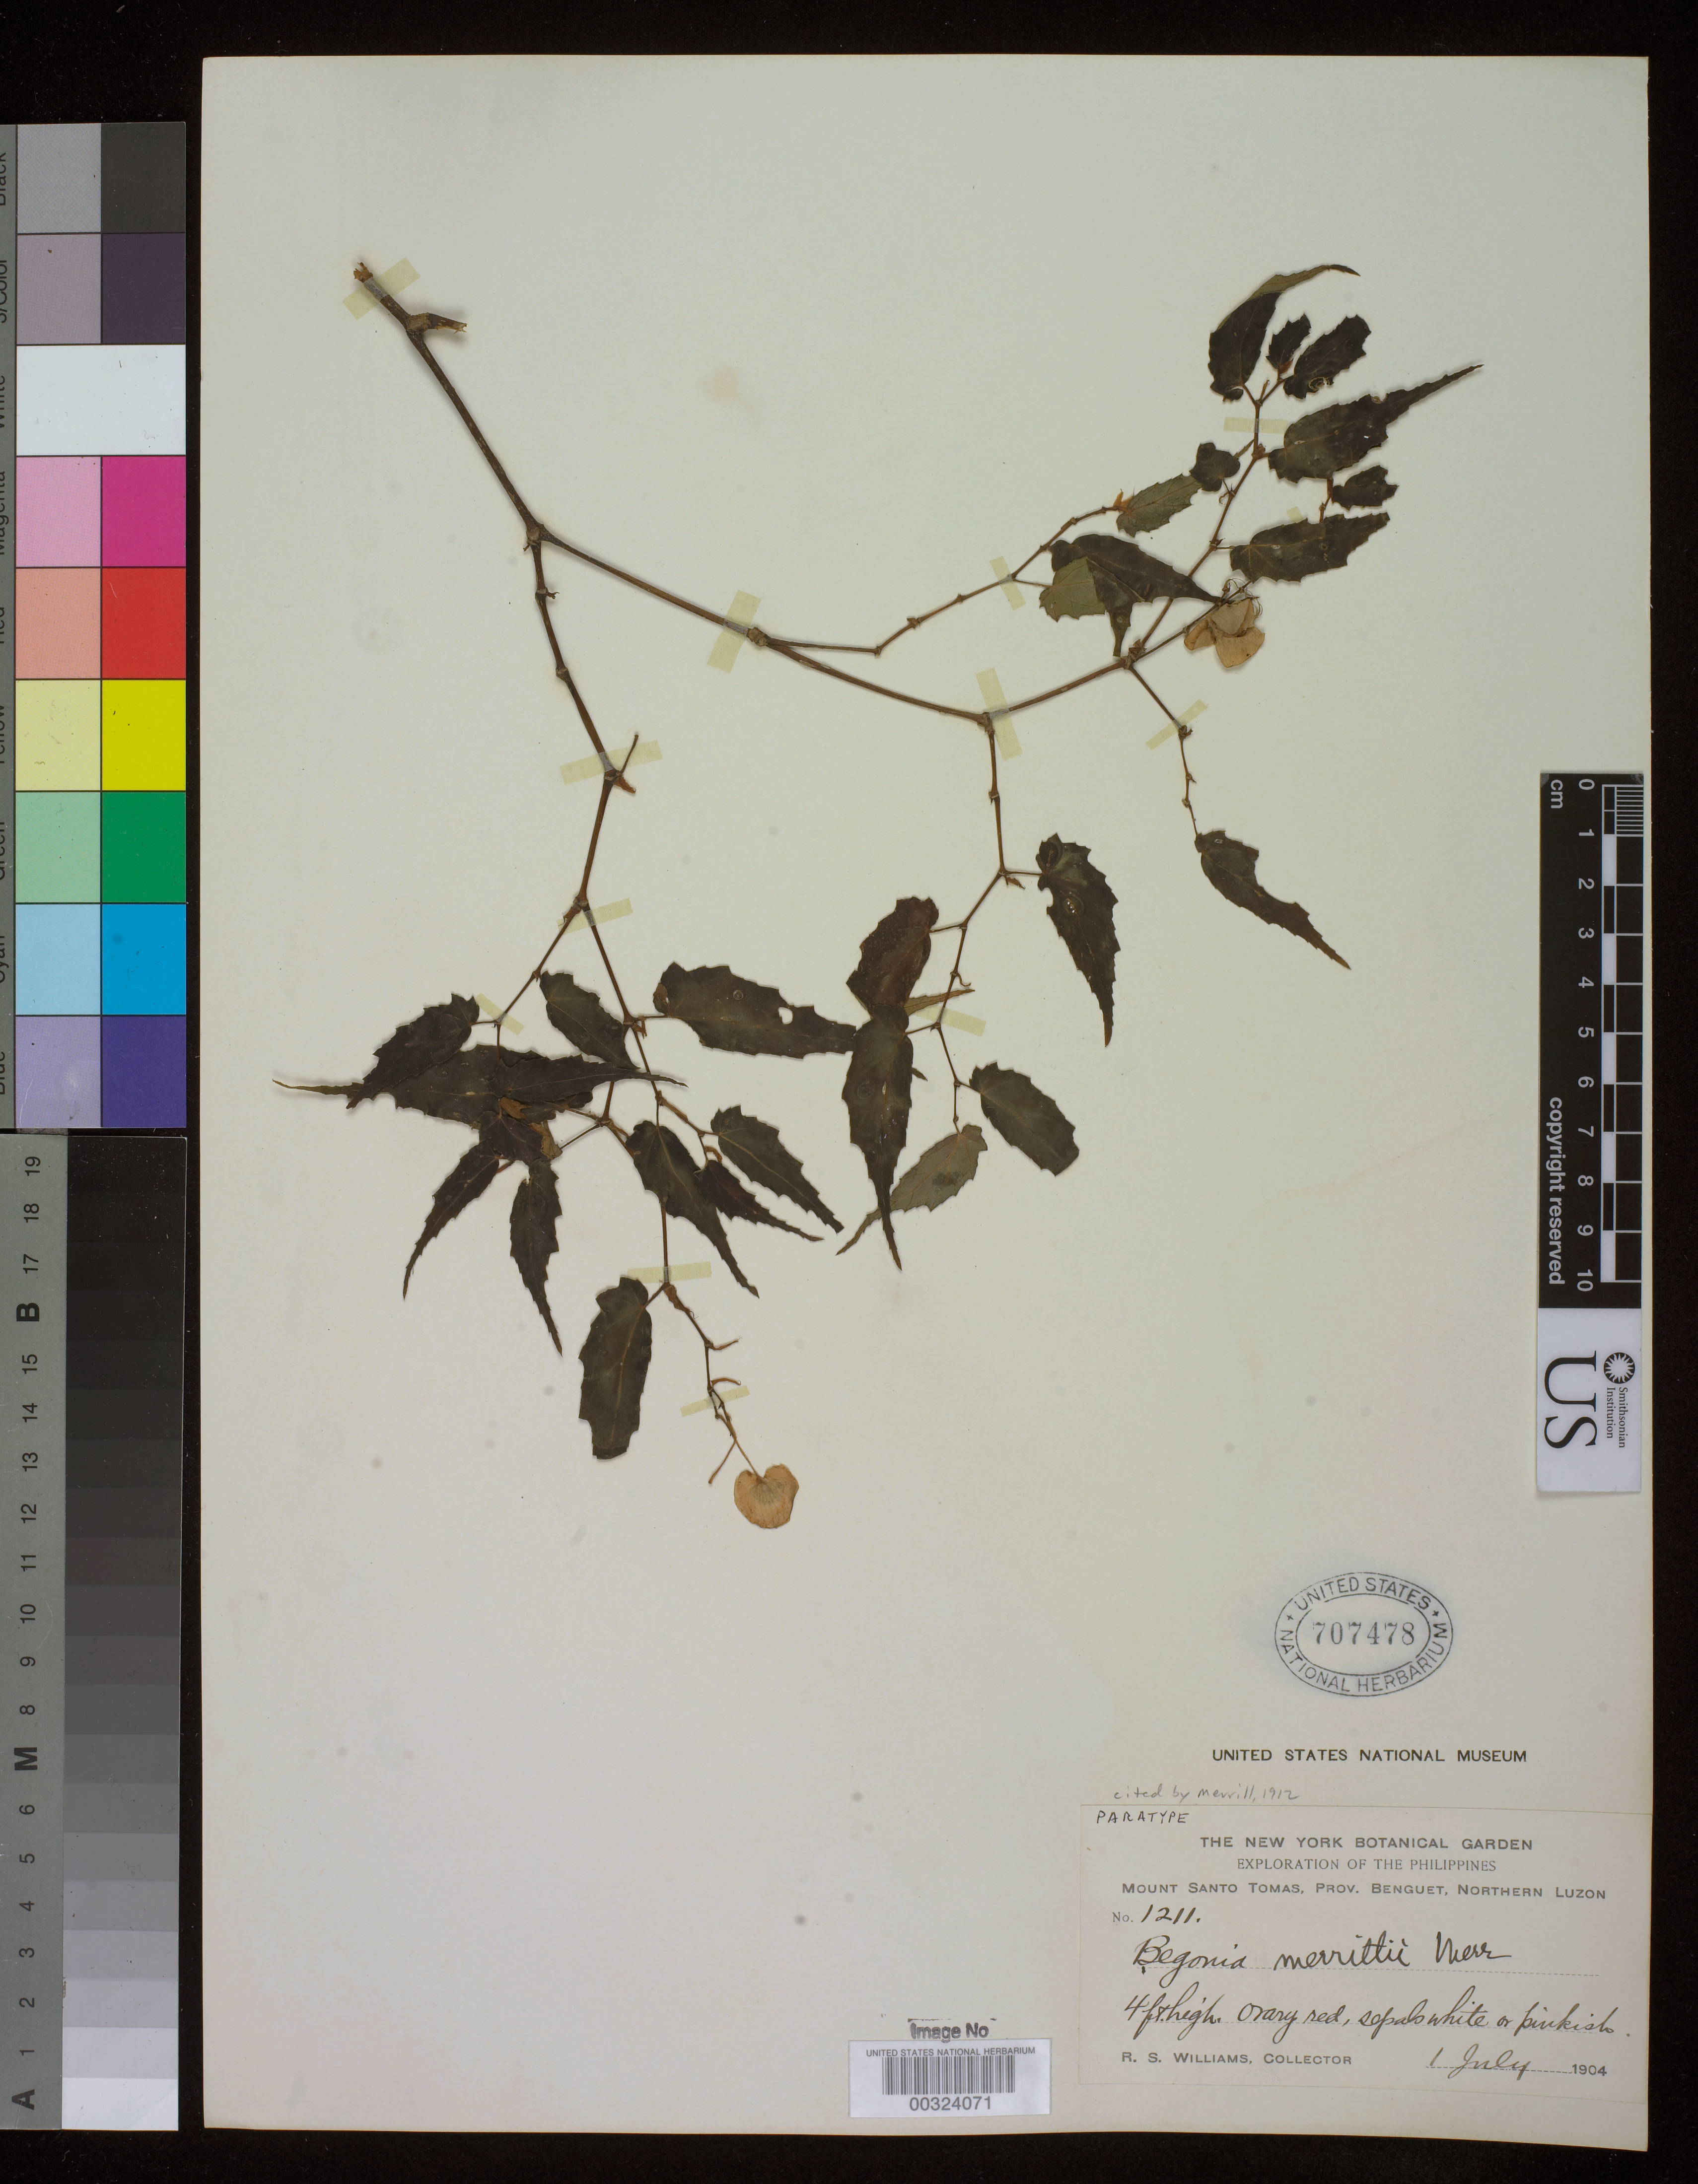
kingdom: Plantae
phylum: Tracheophyta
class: Magnoliopsida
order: Cucurbitales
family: Begoniaceae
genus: Begonia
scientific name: Begonia merrittii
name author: Merr.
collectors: R. S. Williams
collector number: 1211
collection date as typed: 01 Jul 1904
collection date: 1904-07-01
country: Philippines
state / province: Cordillera (Administrative Region)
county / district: Benguet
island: Luzon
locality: Mount santo tomas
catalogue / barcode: US 707478